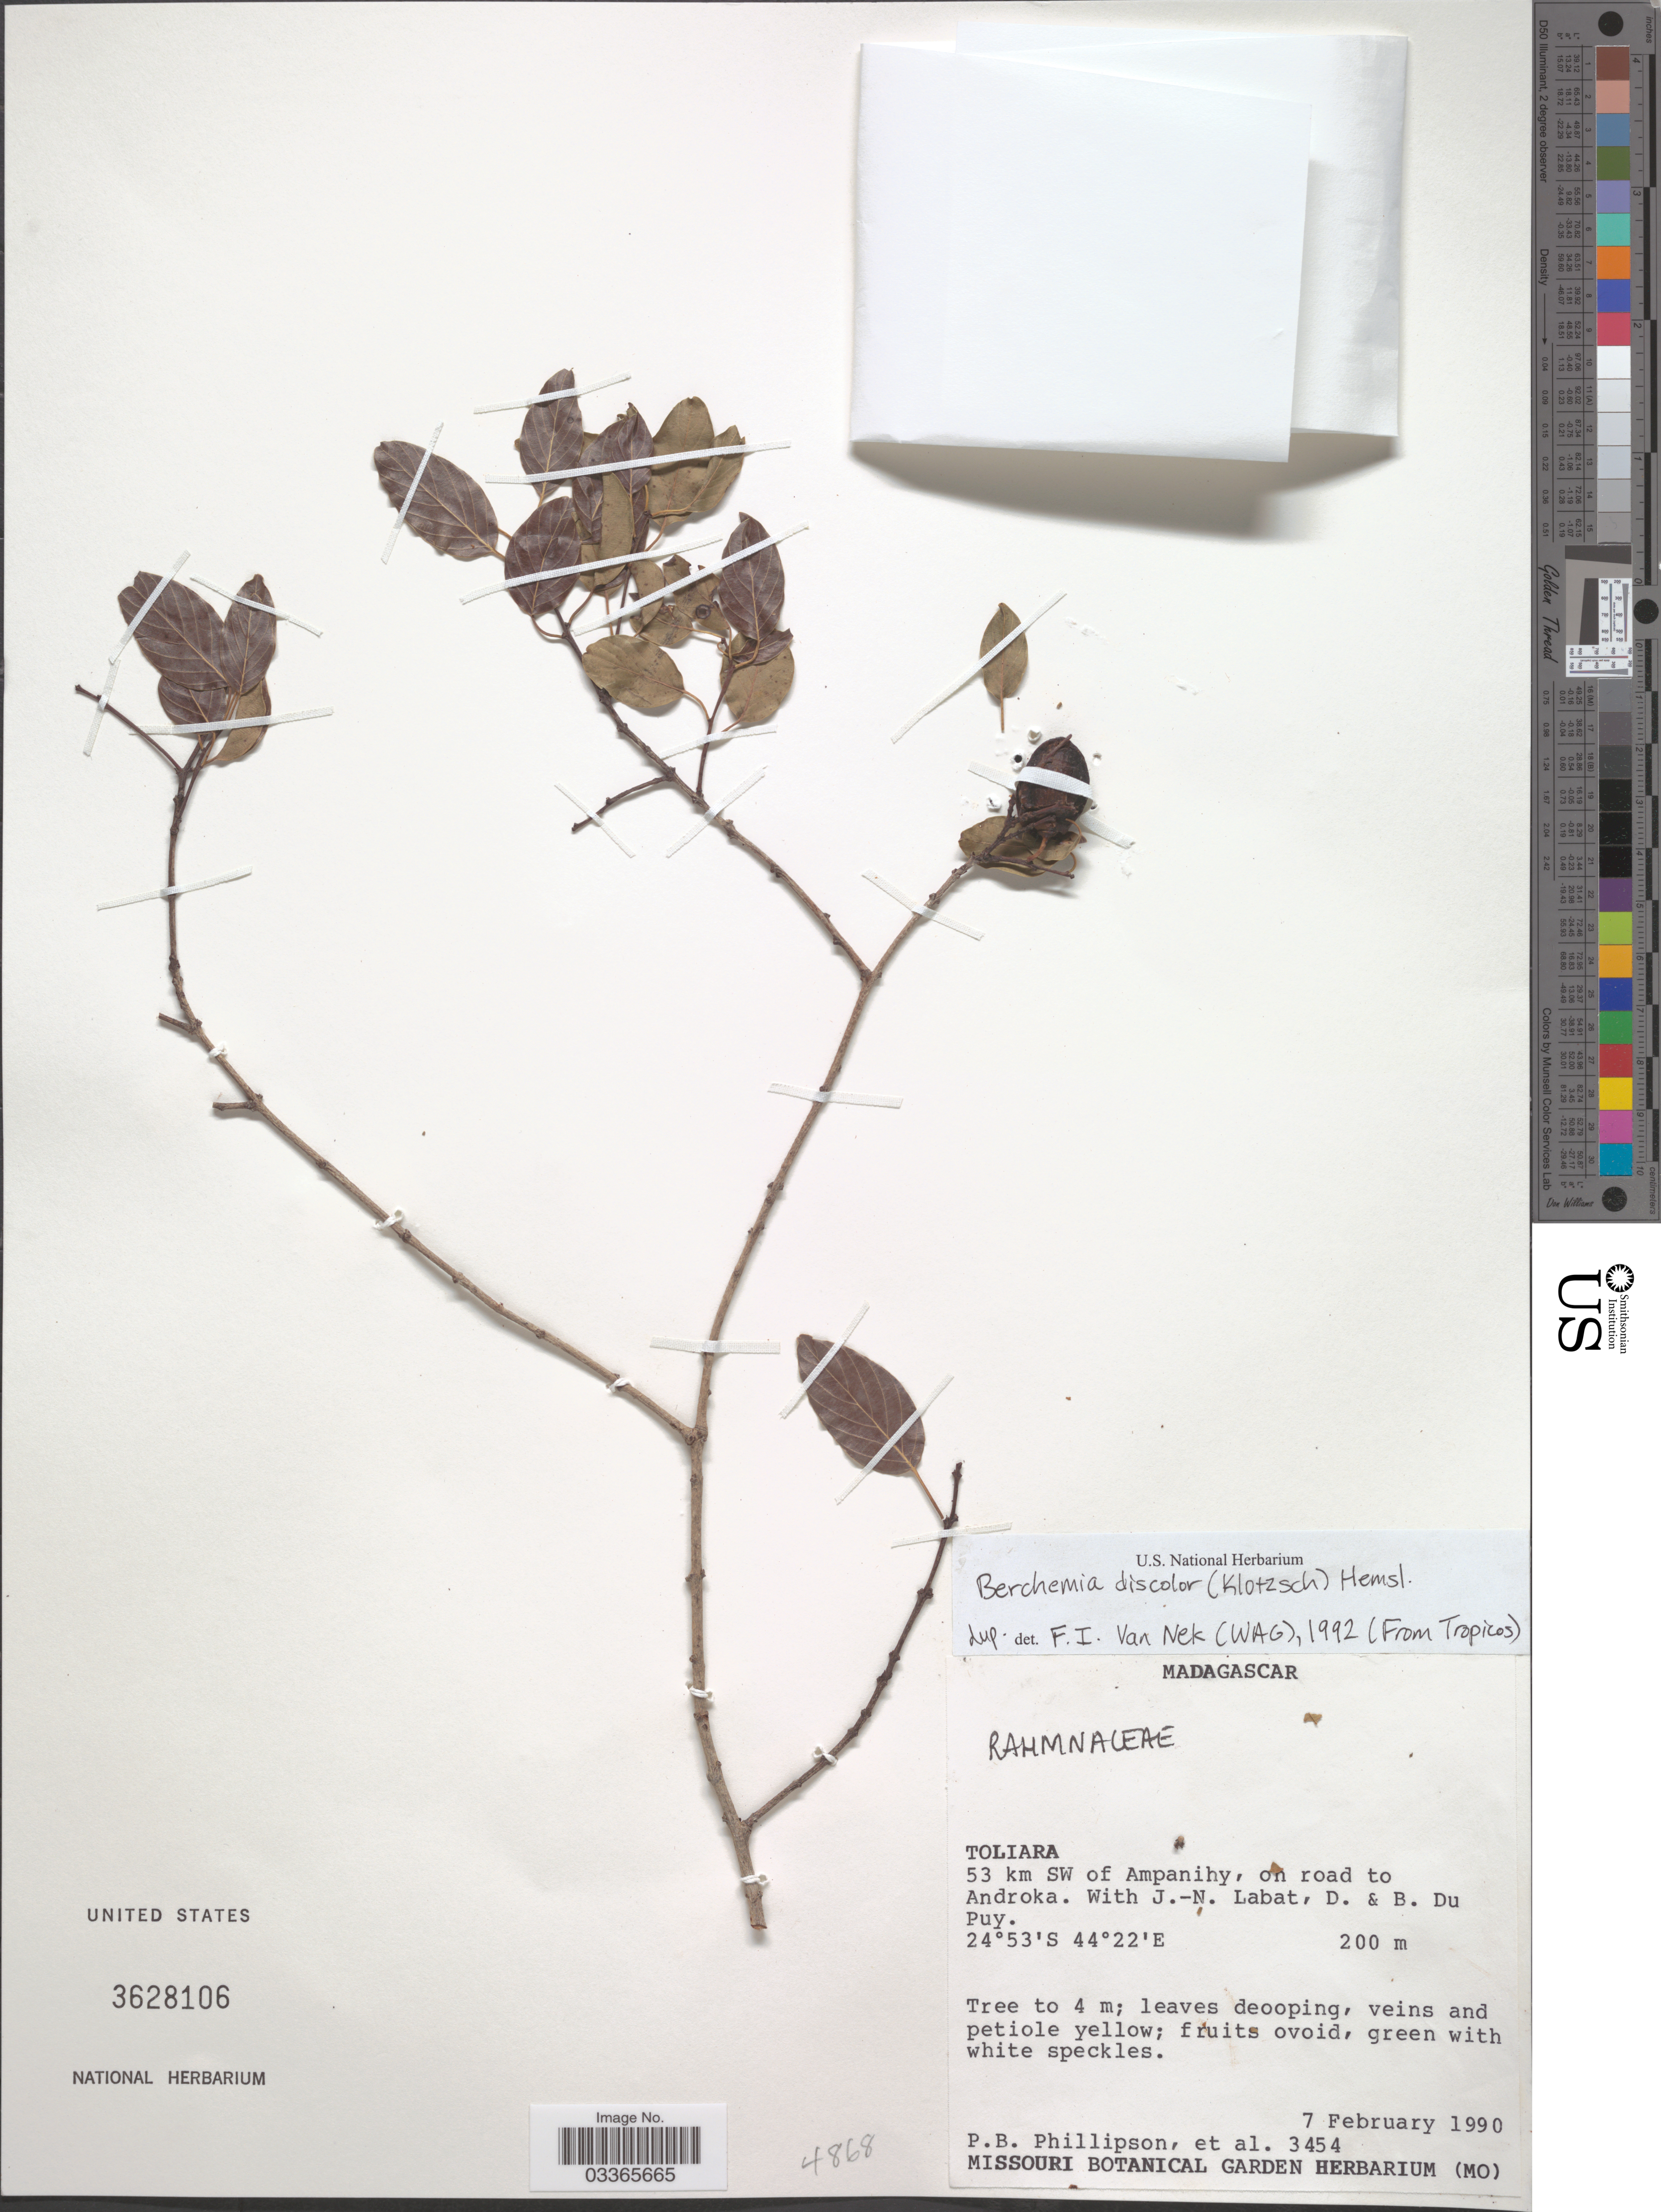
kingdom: Plantae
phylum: Tracheophyta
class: Magnoliopsida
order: Rosales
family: Rhamnaceae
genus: Phyllogeiton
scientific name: Phyllogeiton discolor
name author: (Klotzsch) Herzog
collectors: P. B. Phillipson, J.-N. Labat, D. Du Puy & B. Du Puy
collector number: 3454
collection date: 1990-02-07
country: Madagascar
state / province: Atsimo-Andrefana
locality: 53 km SW of Ampanihy, on road to Androka.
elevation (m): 200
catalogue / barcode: US 3628106